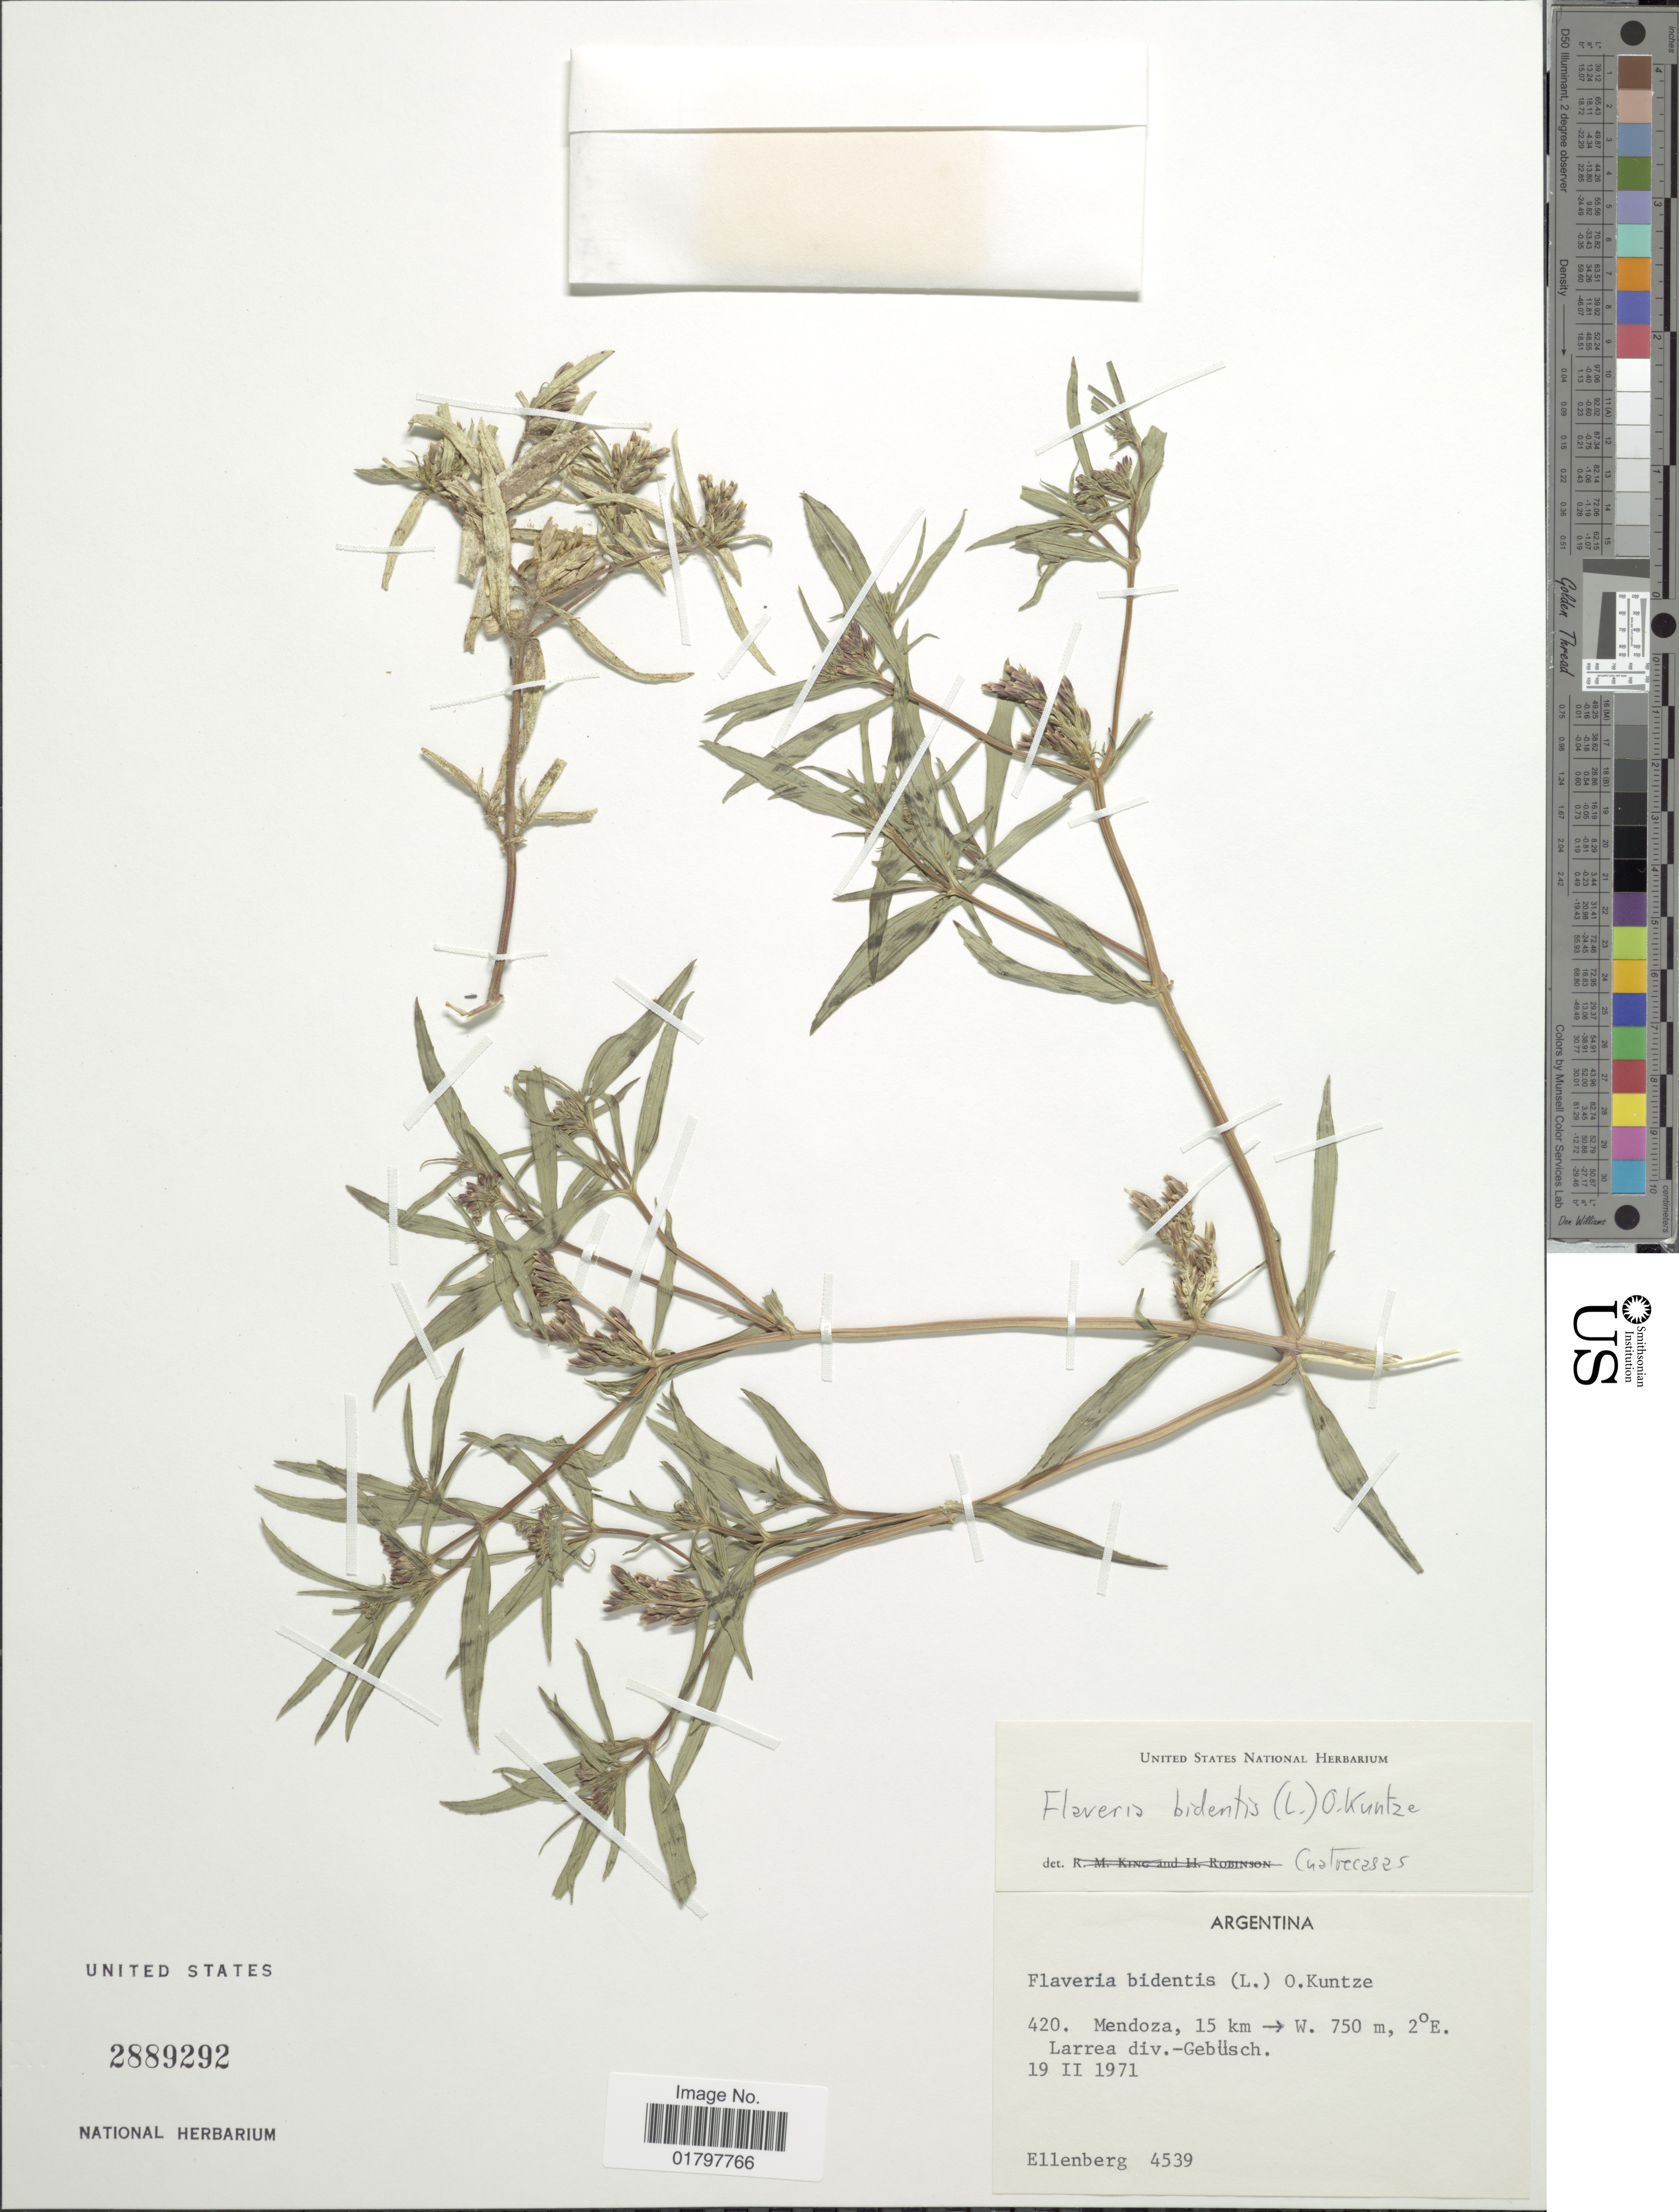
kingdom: Plantae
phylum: Tracheophyta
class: Magnoliopsida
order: Asterales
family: Asteraceae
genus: Flaveria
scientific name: Flaveria bidentis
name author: (L.) Kuntze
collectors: H. Ellenberg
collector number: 4539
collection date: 1971-02-19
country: Argentina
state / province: Mendoza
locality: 420. Mendoza, 15 km -> W. 750 m, 2° E, Larrea div.- Gebüsch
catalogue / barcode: US 2889292